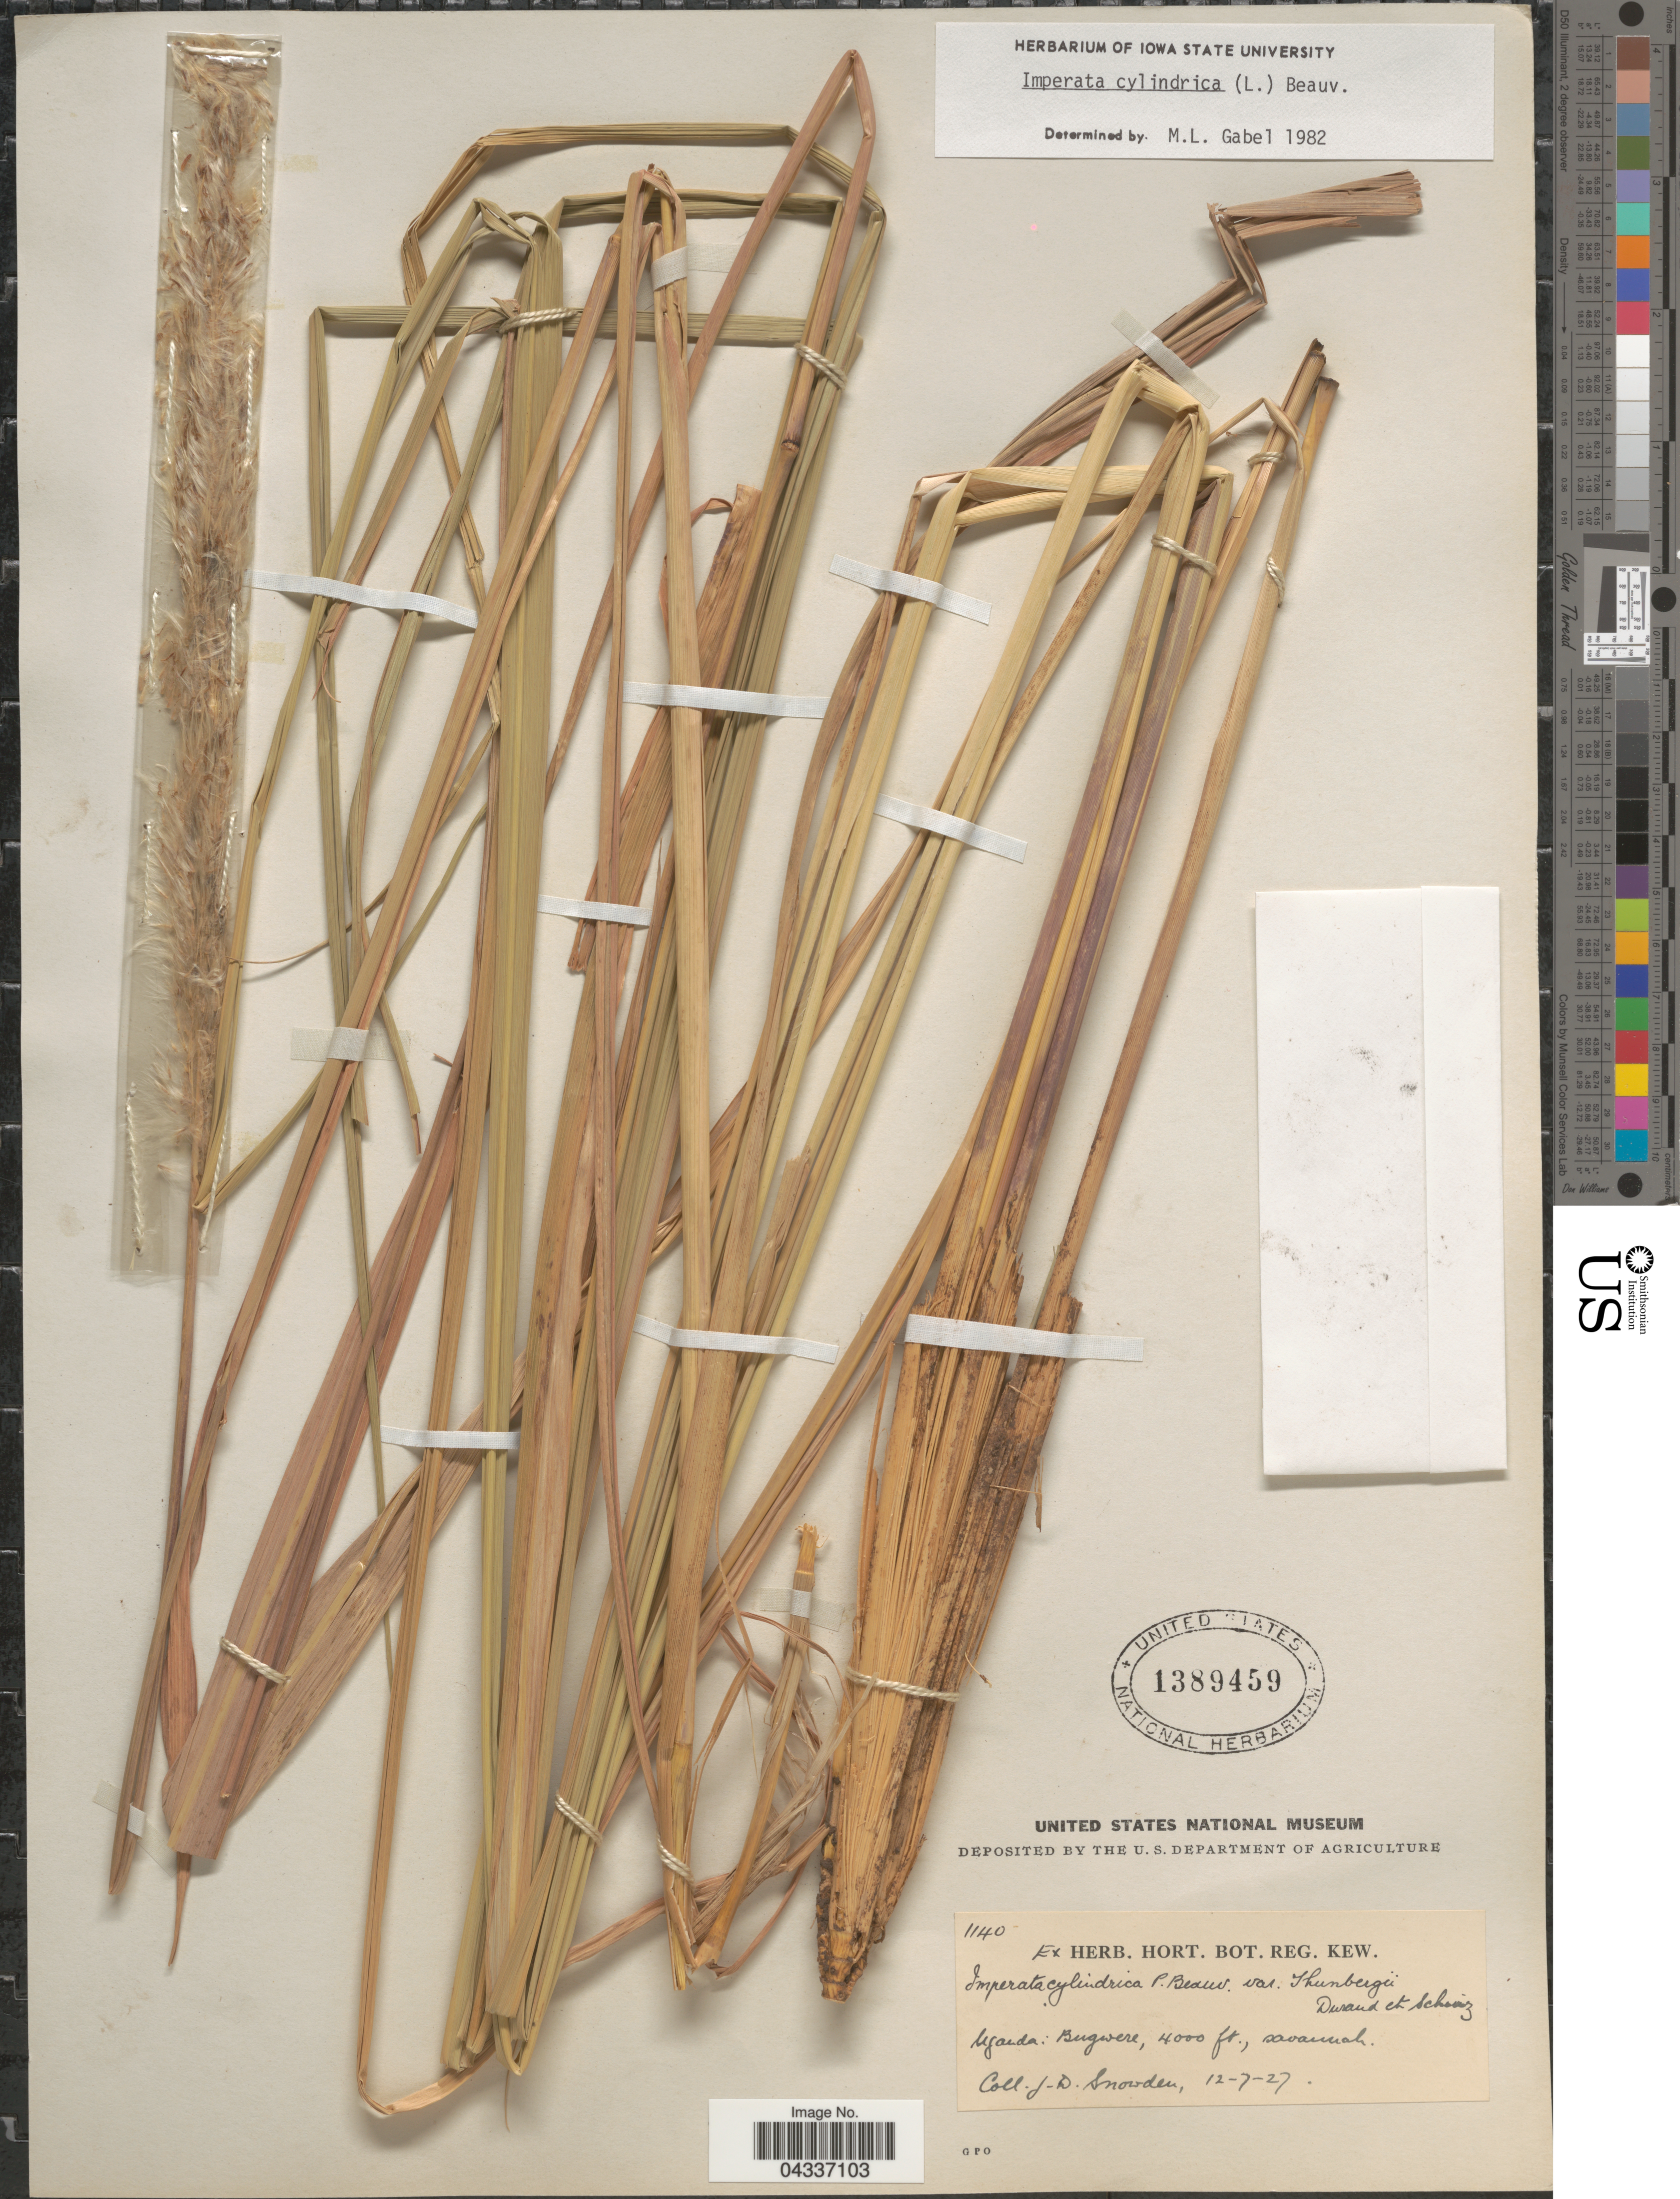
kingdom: Plantae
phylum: Tracheophyta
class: Liliopsida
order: Poales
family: Poaceae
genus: Imperata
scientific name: Imperata cylindrica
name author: (L.) P. Beauv.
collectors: J. Snowden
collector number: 1140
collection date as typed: Transcribed d/m/y: 12/7/27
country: Uganda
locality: Bugwere.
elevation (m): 1219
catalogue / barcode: US 1389459